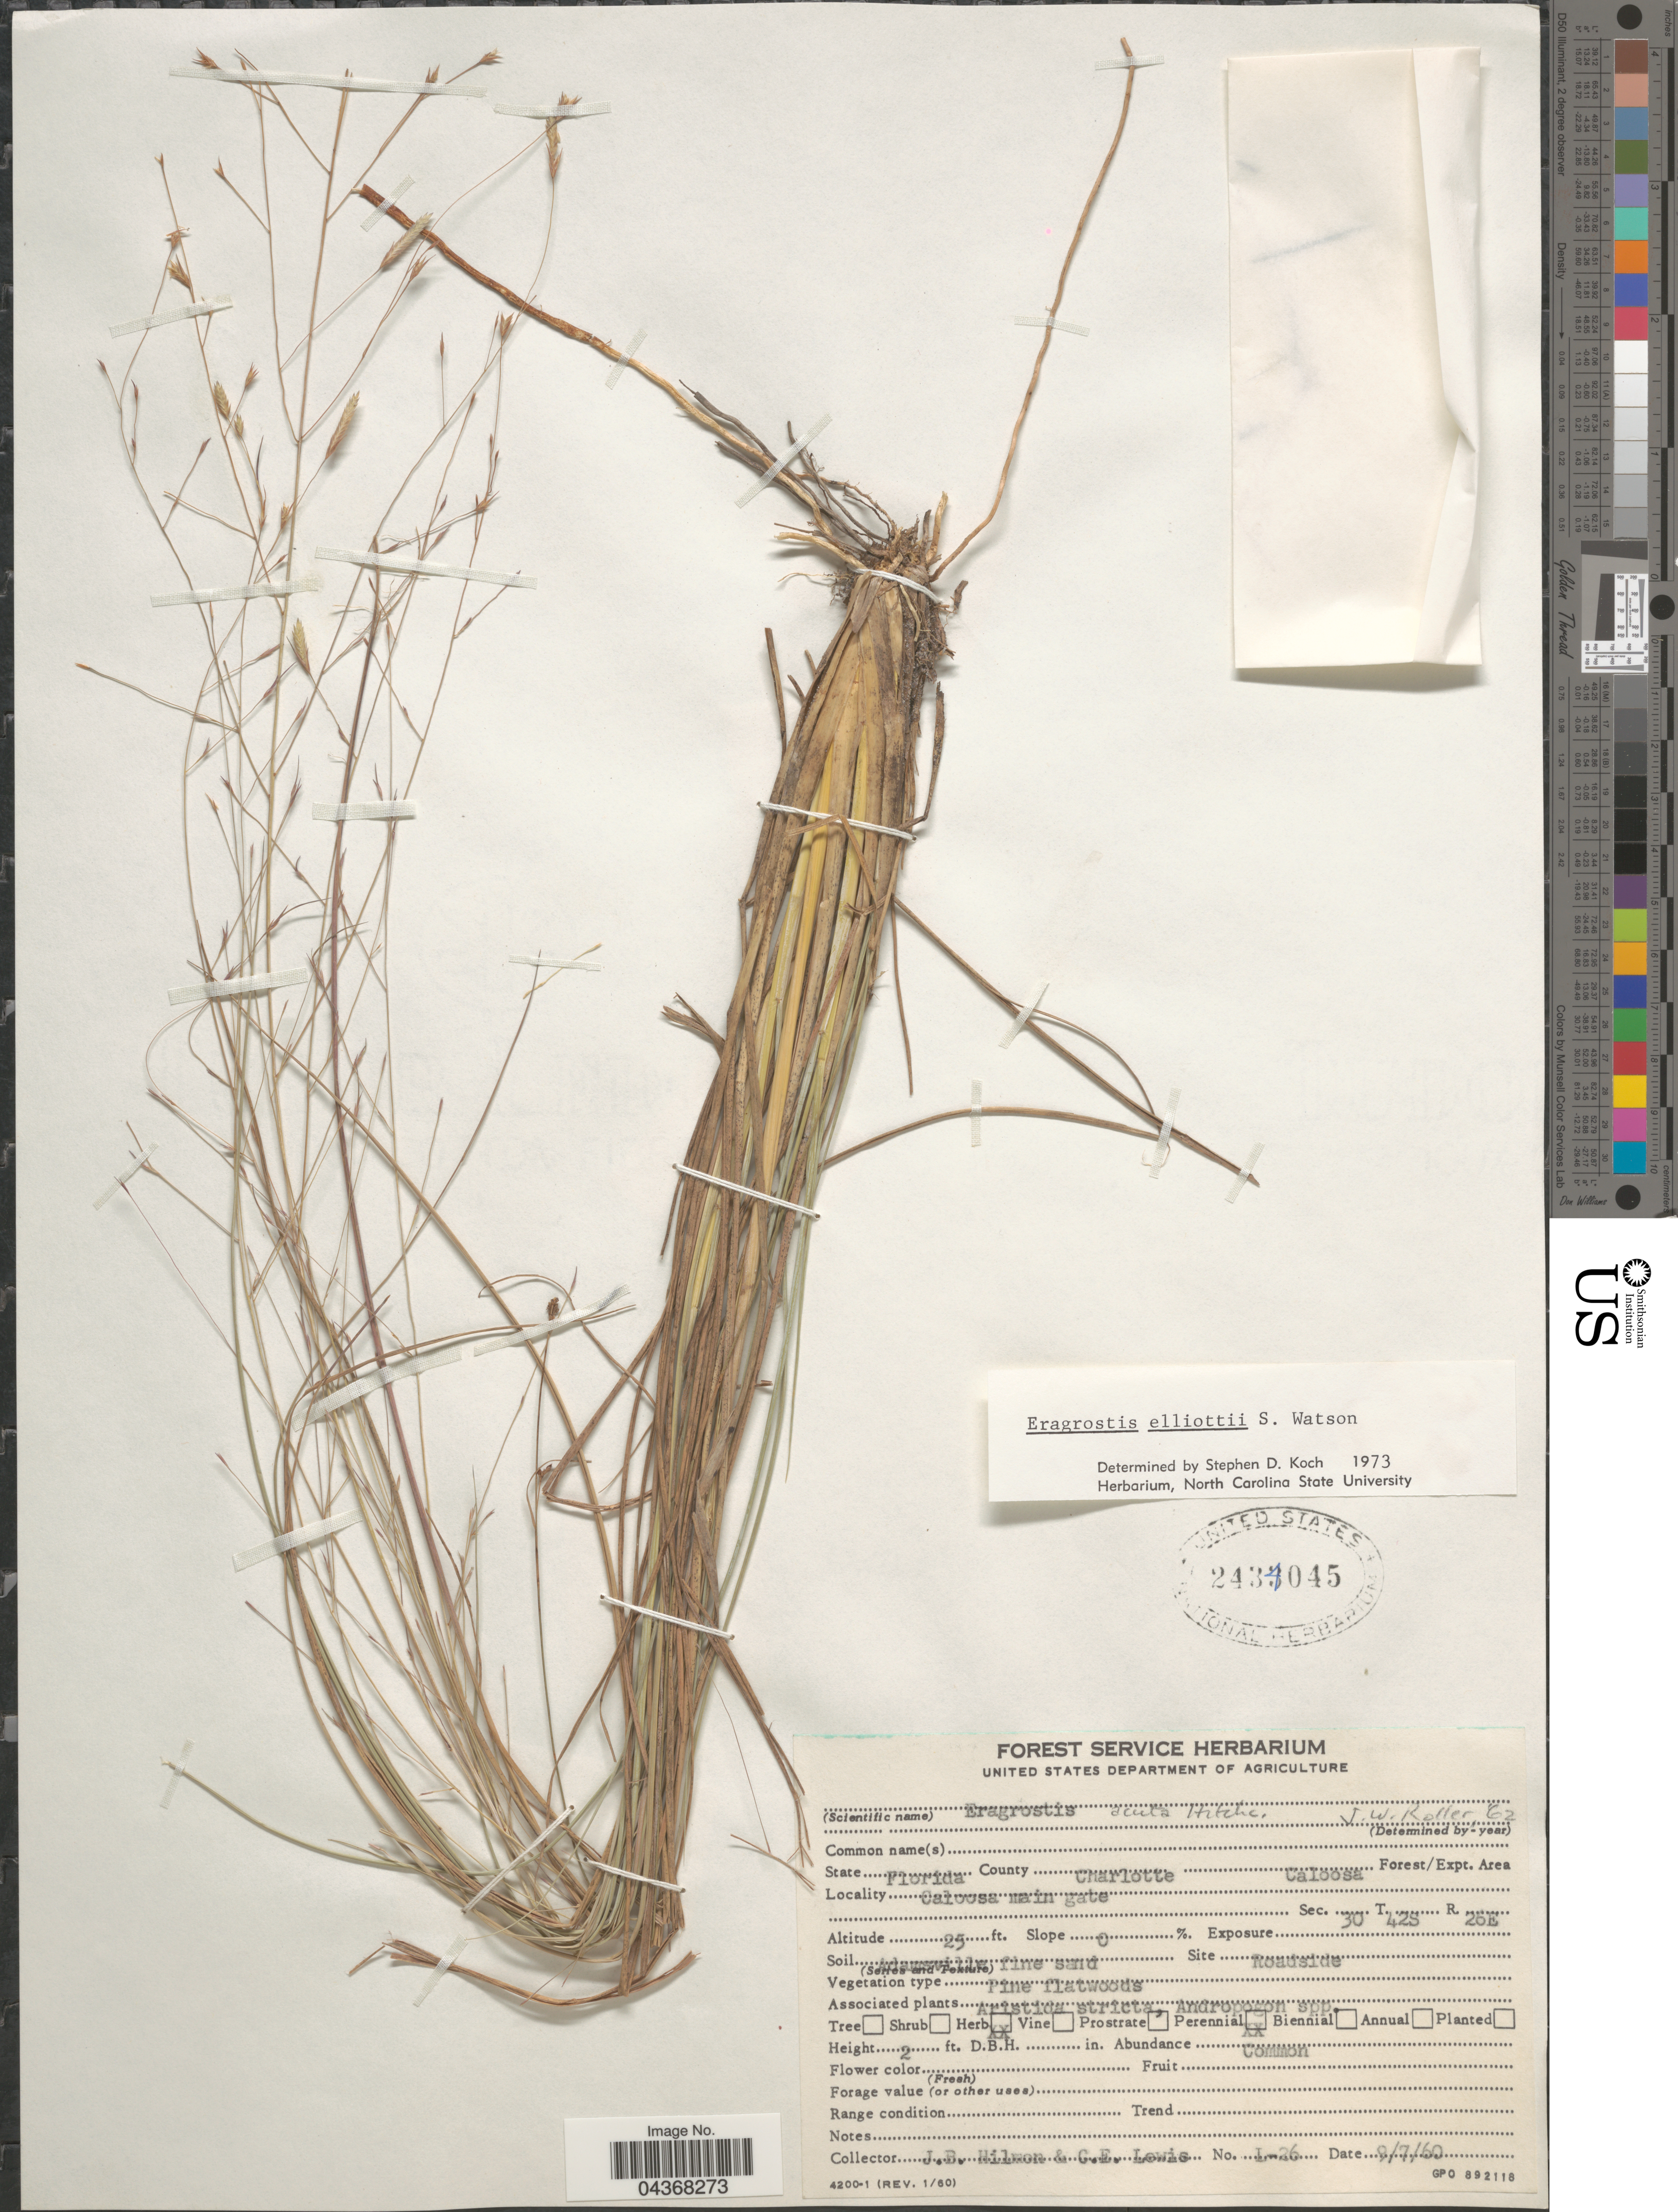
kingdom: Plantae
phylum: Tracheophyta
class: Liliopsida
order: Poales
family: Poaceae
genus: Eragrostis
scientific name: Eragrostis elliottii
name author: S. Watson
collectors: J. Hilmon & C. Lewis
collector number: L-26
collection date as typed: Transcribed d/m/y: 7/9/60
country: United States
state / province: Florida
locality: County Charlotte. Caloosa Forest/Expt. Area. Caloosa main gate. Sec. 30 T. 42S R 25E.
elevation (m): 8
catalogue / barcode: US 2434045